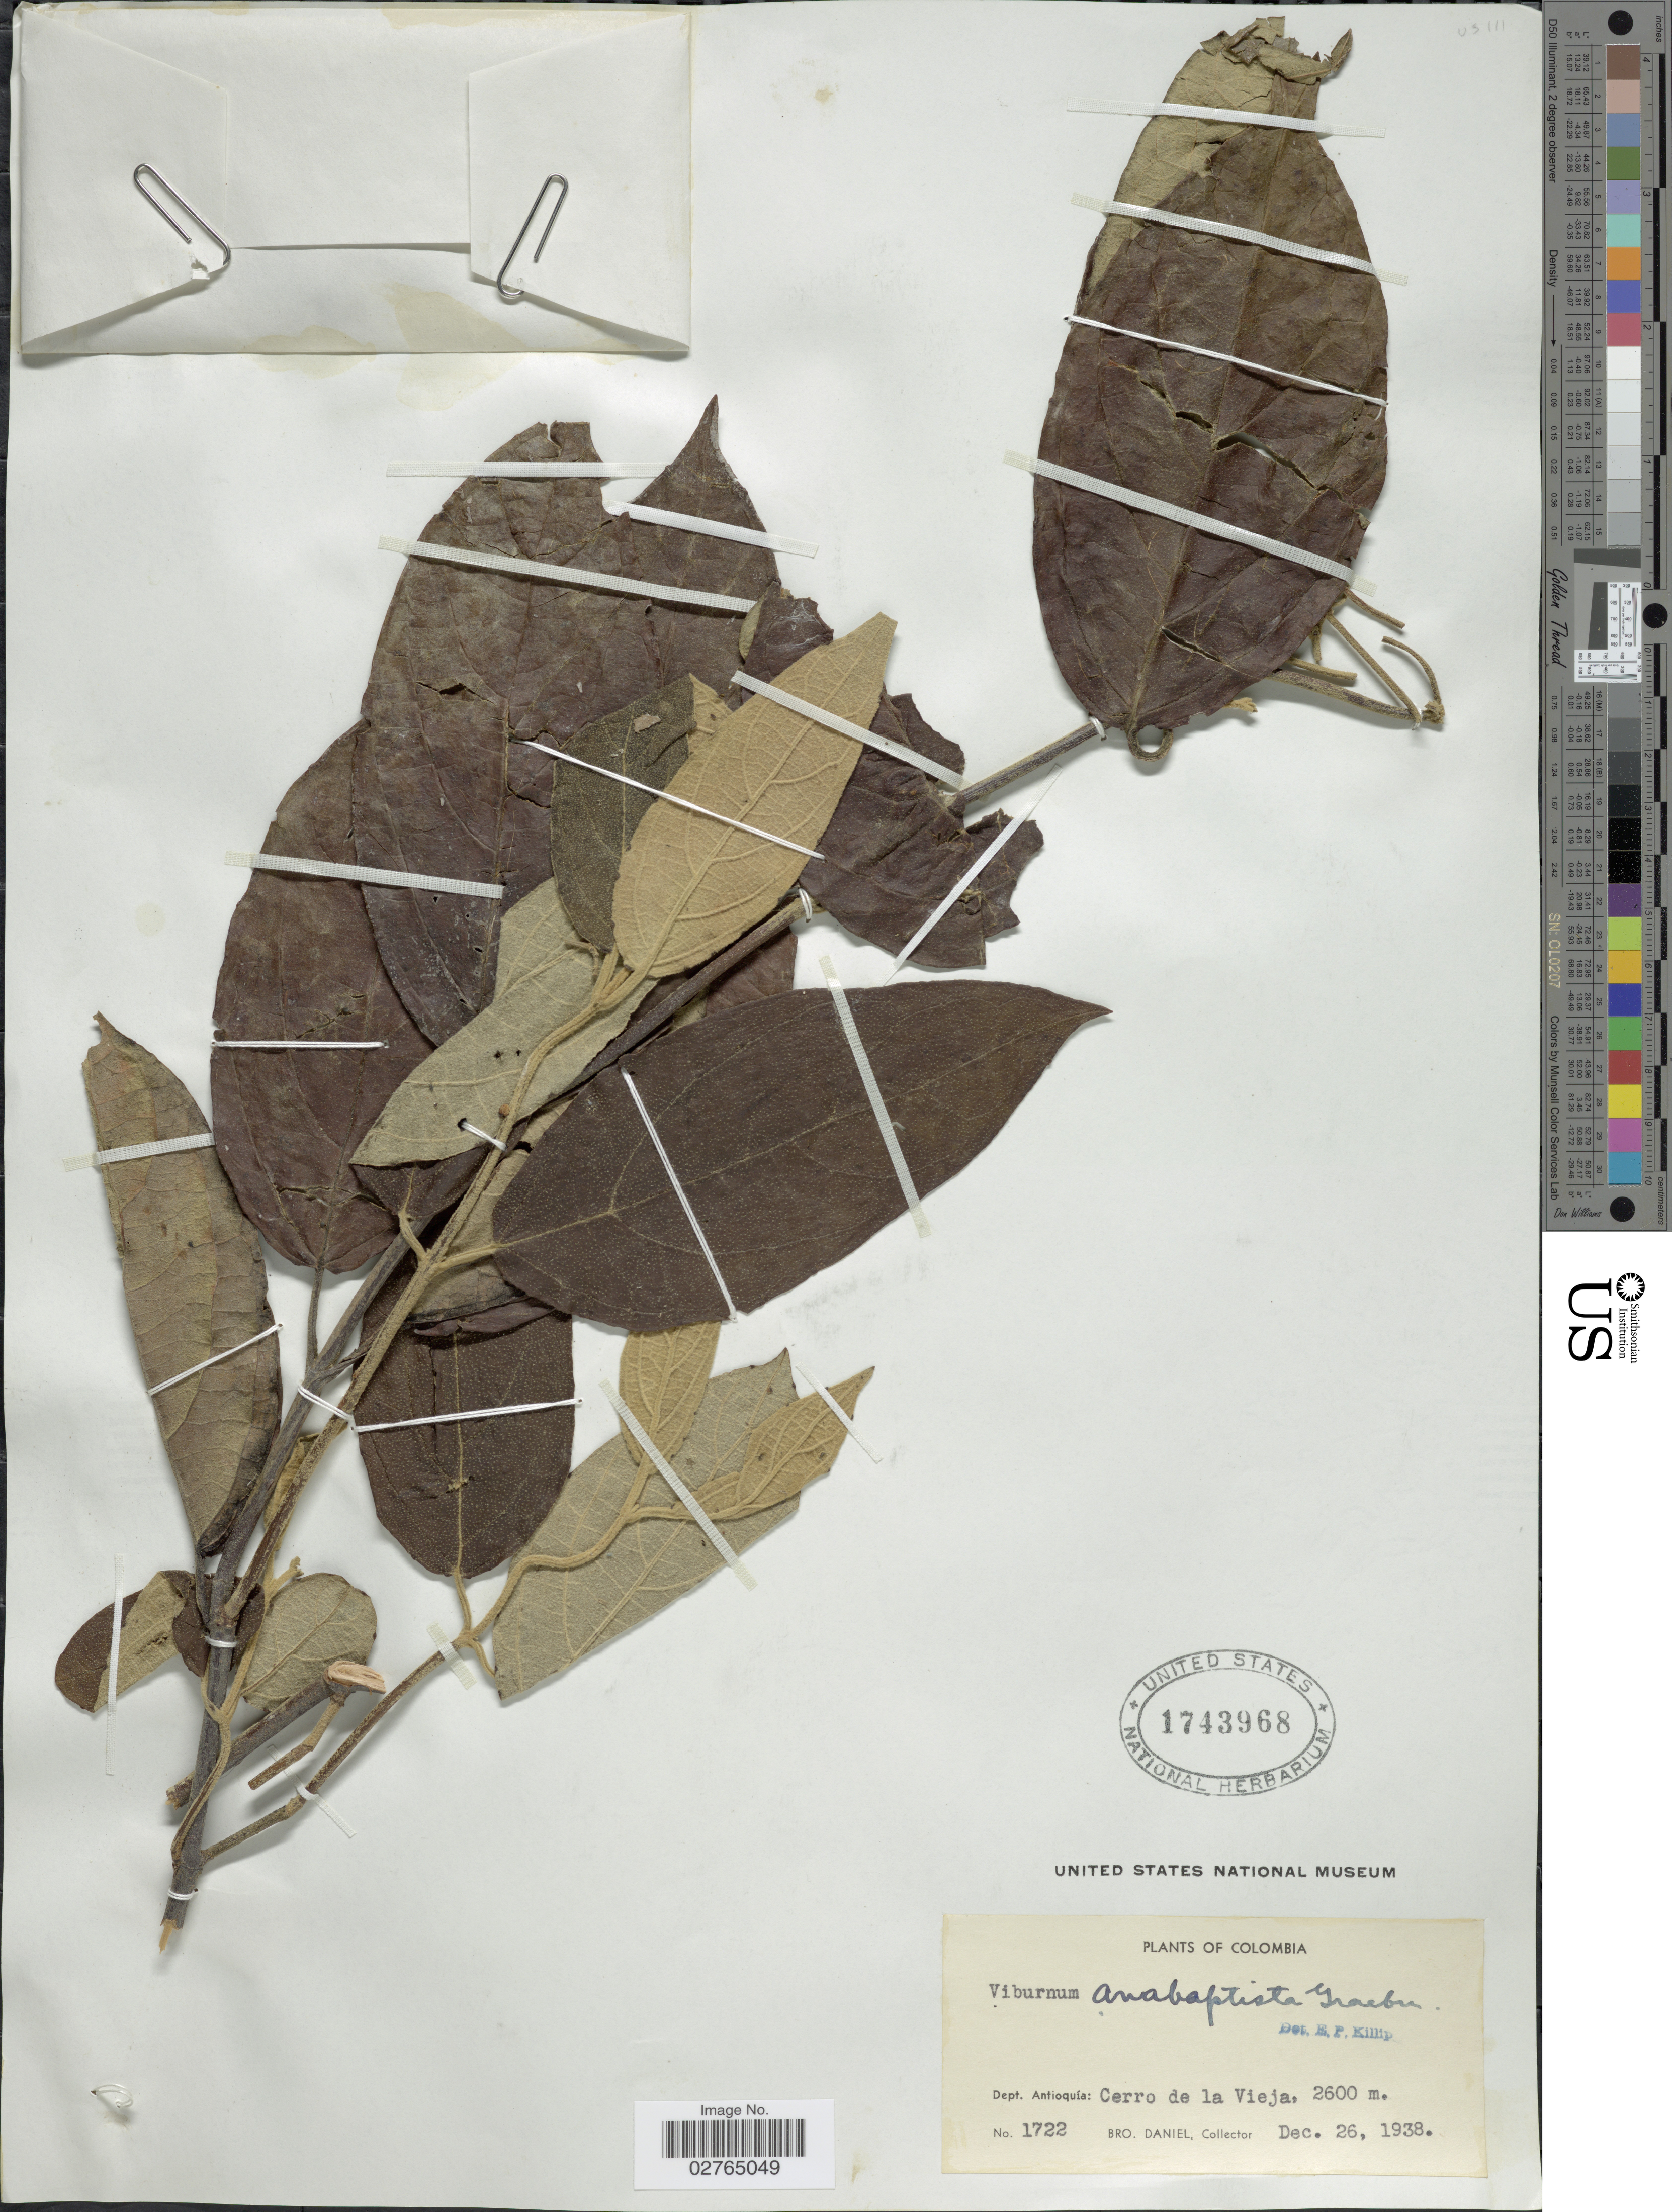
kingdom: Plantae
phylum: Tracheophyta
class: Magnoliopsida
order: Dipsacales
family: Viburnaceae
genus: Viburnum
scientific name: Viburnum anabaptista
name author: Graebn.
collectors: Bro. Daniel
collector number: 1722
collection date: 1938-12-26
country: Colombia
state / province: Antioquia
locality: Dept. Antioquia: Cerro de la Vieja.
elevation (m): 2600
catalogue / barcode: US 1743968